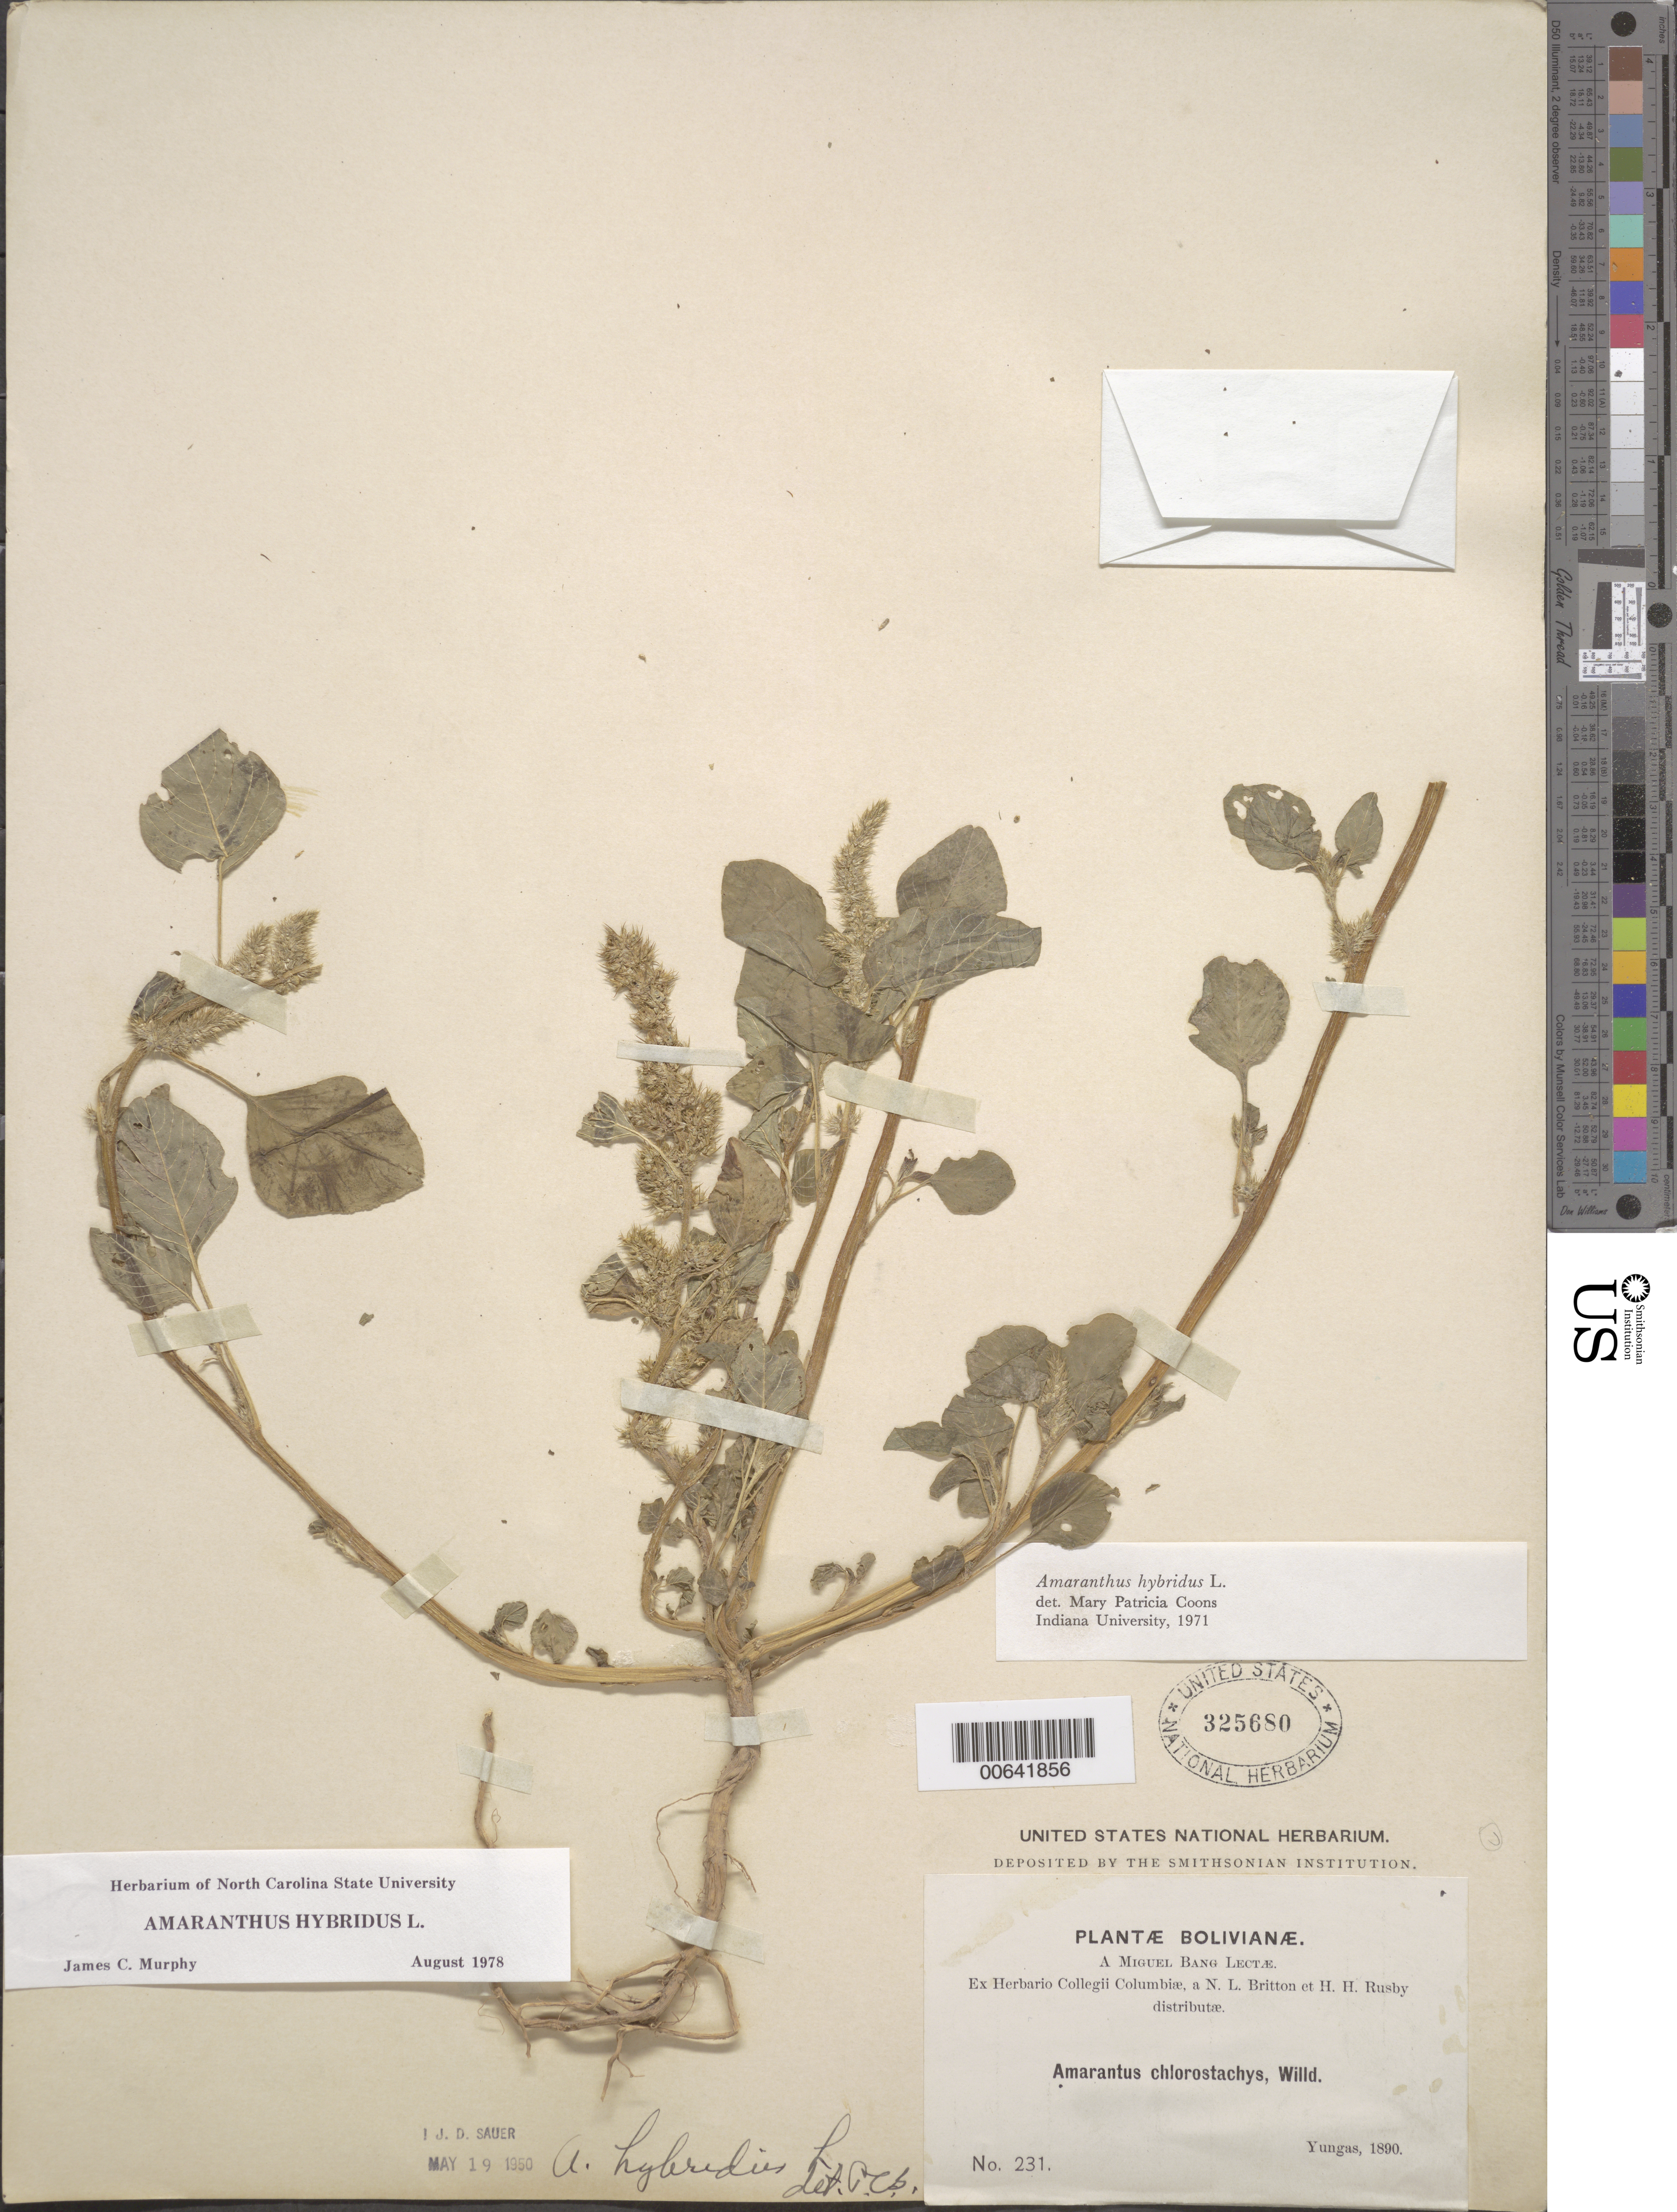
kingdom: Plantae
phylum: Tracheophyta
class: Magnoliopsida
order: Caryophyllales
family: Amaranthaceae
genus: Amaranthus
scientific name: Amaranthus hybridus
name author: L.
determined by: Murphy, J. C.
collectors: M. Bang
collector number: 231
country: Bolivia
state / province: La Paz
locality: Yungas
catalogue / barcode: US 325680